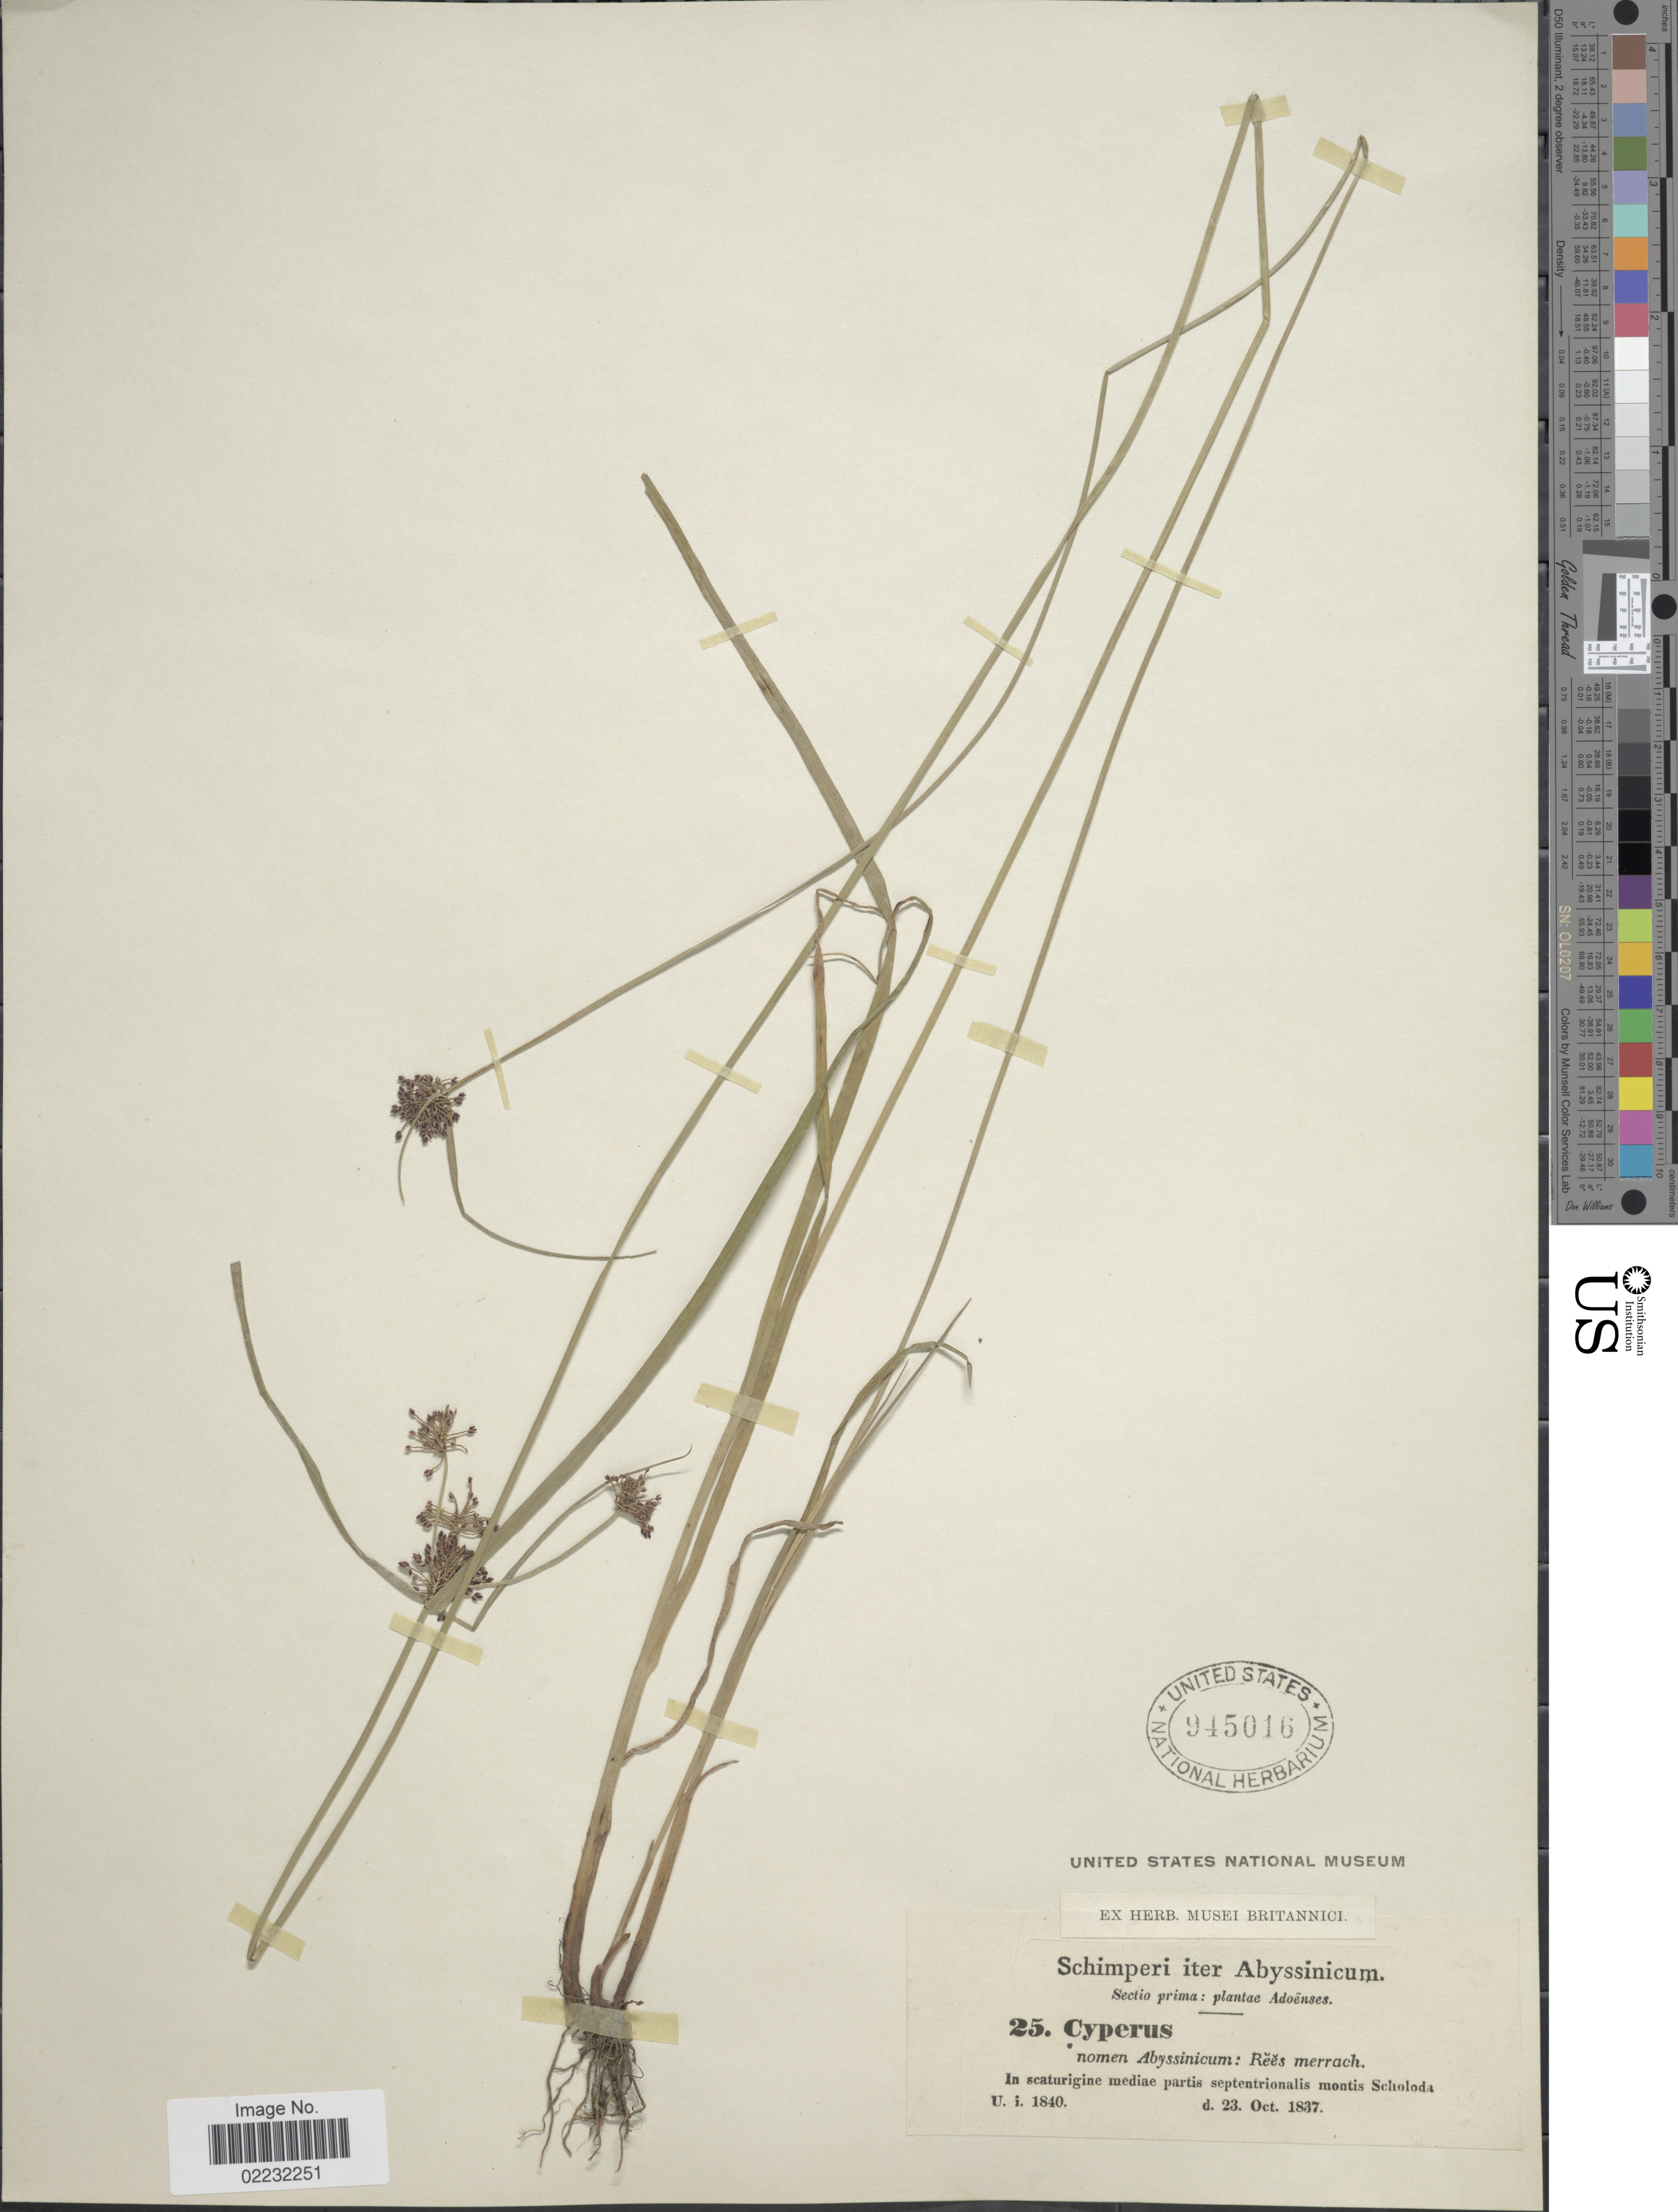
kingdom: Plantae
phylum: Tracheophyta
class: Liliopsida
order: Poales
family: Cyperaceae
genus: Cyperus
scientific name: Cyperus elegantulus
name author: Steud.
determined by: Strong, Mark T., (BOT), Smithsonian Institution - National Museum of Natural History (UNITED STATES)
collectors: -. Schimper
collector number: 25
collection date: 1837-10-23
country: Eritrea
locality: Abyssinicum, in scaturigine mediae partis septentrionalis montis Scholoda Sectio prima: Adoenses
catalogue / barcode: US 945016